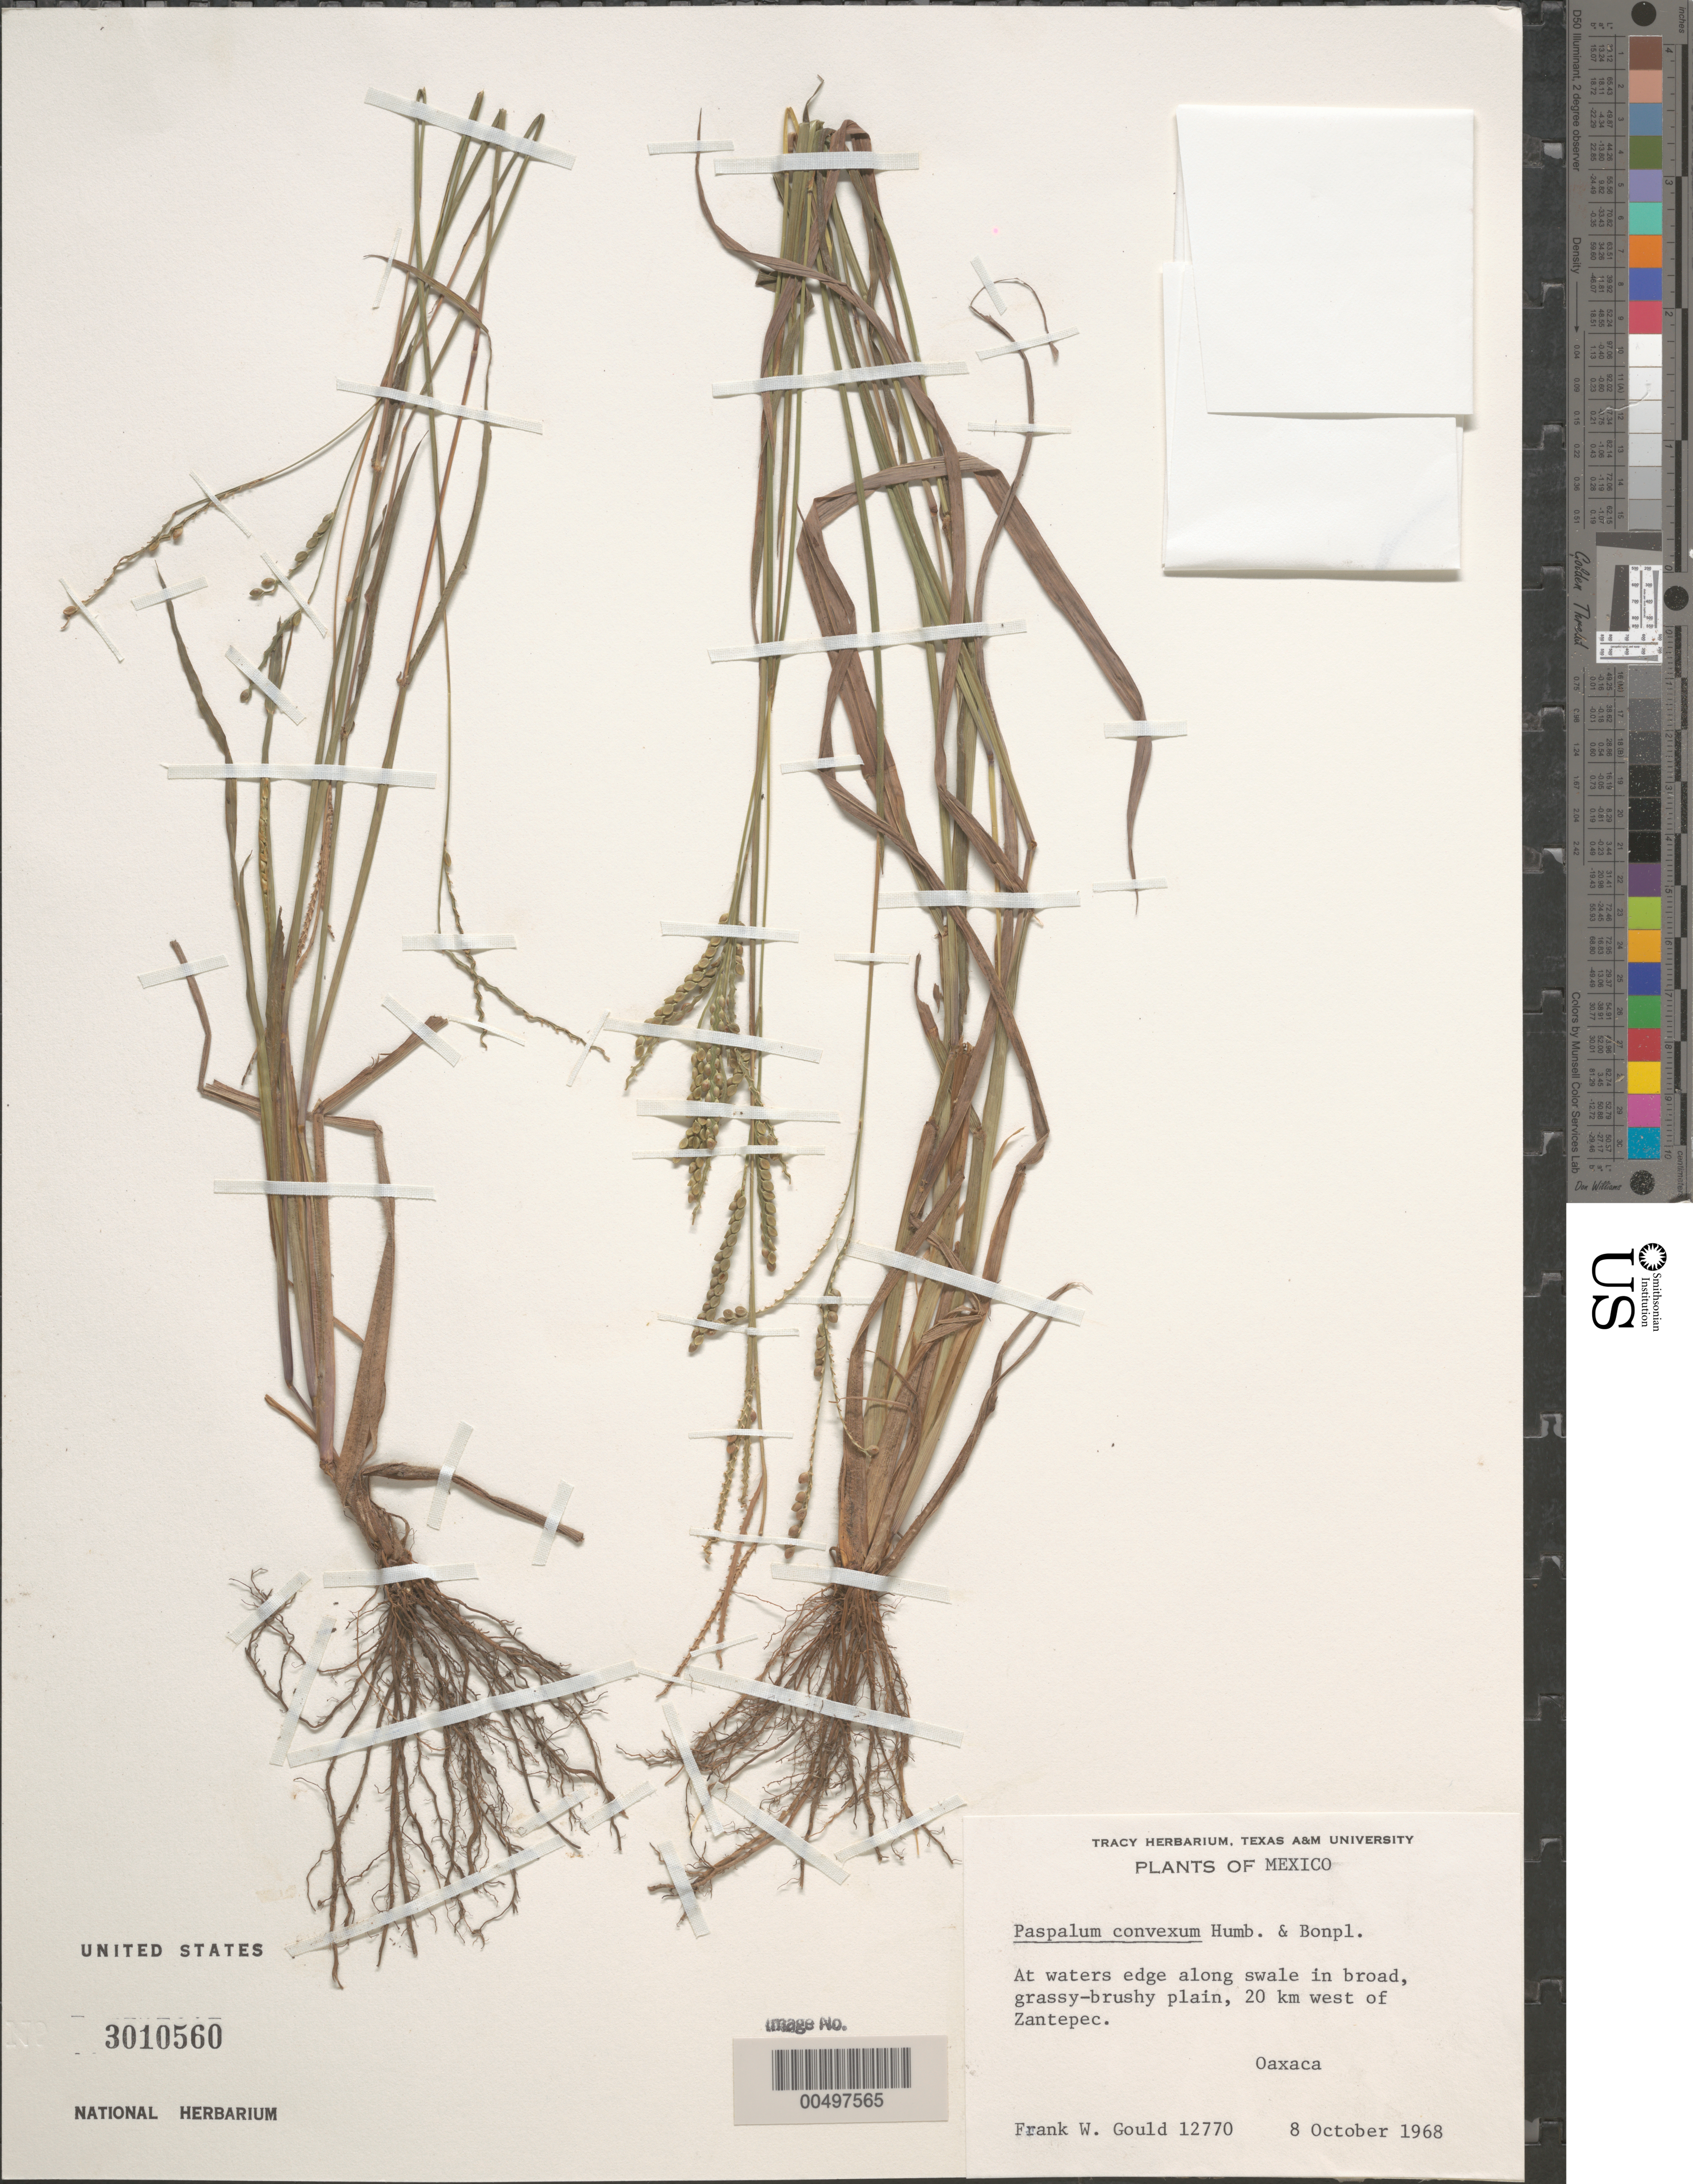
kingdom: Plantae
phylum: Tracheophyta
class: Liliopsida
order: Poales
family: Poaceae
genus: Paspalum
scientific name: Paspalum convexum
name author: Humb. & Bonpl. ex Flüggé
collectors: F. W. Gould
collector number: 12770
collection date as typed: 8 Oct 1968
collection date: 1968-10-08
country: Mexico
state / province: Oaxaca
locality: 20 km W of Zantepec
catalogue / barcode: US 3010560